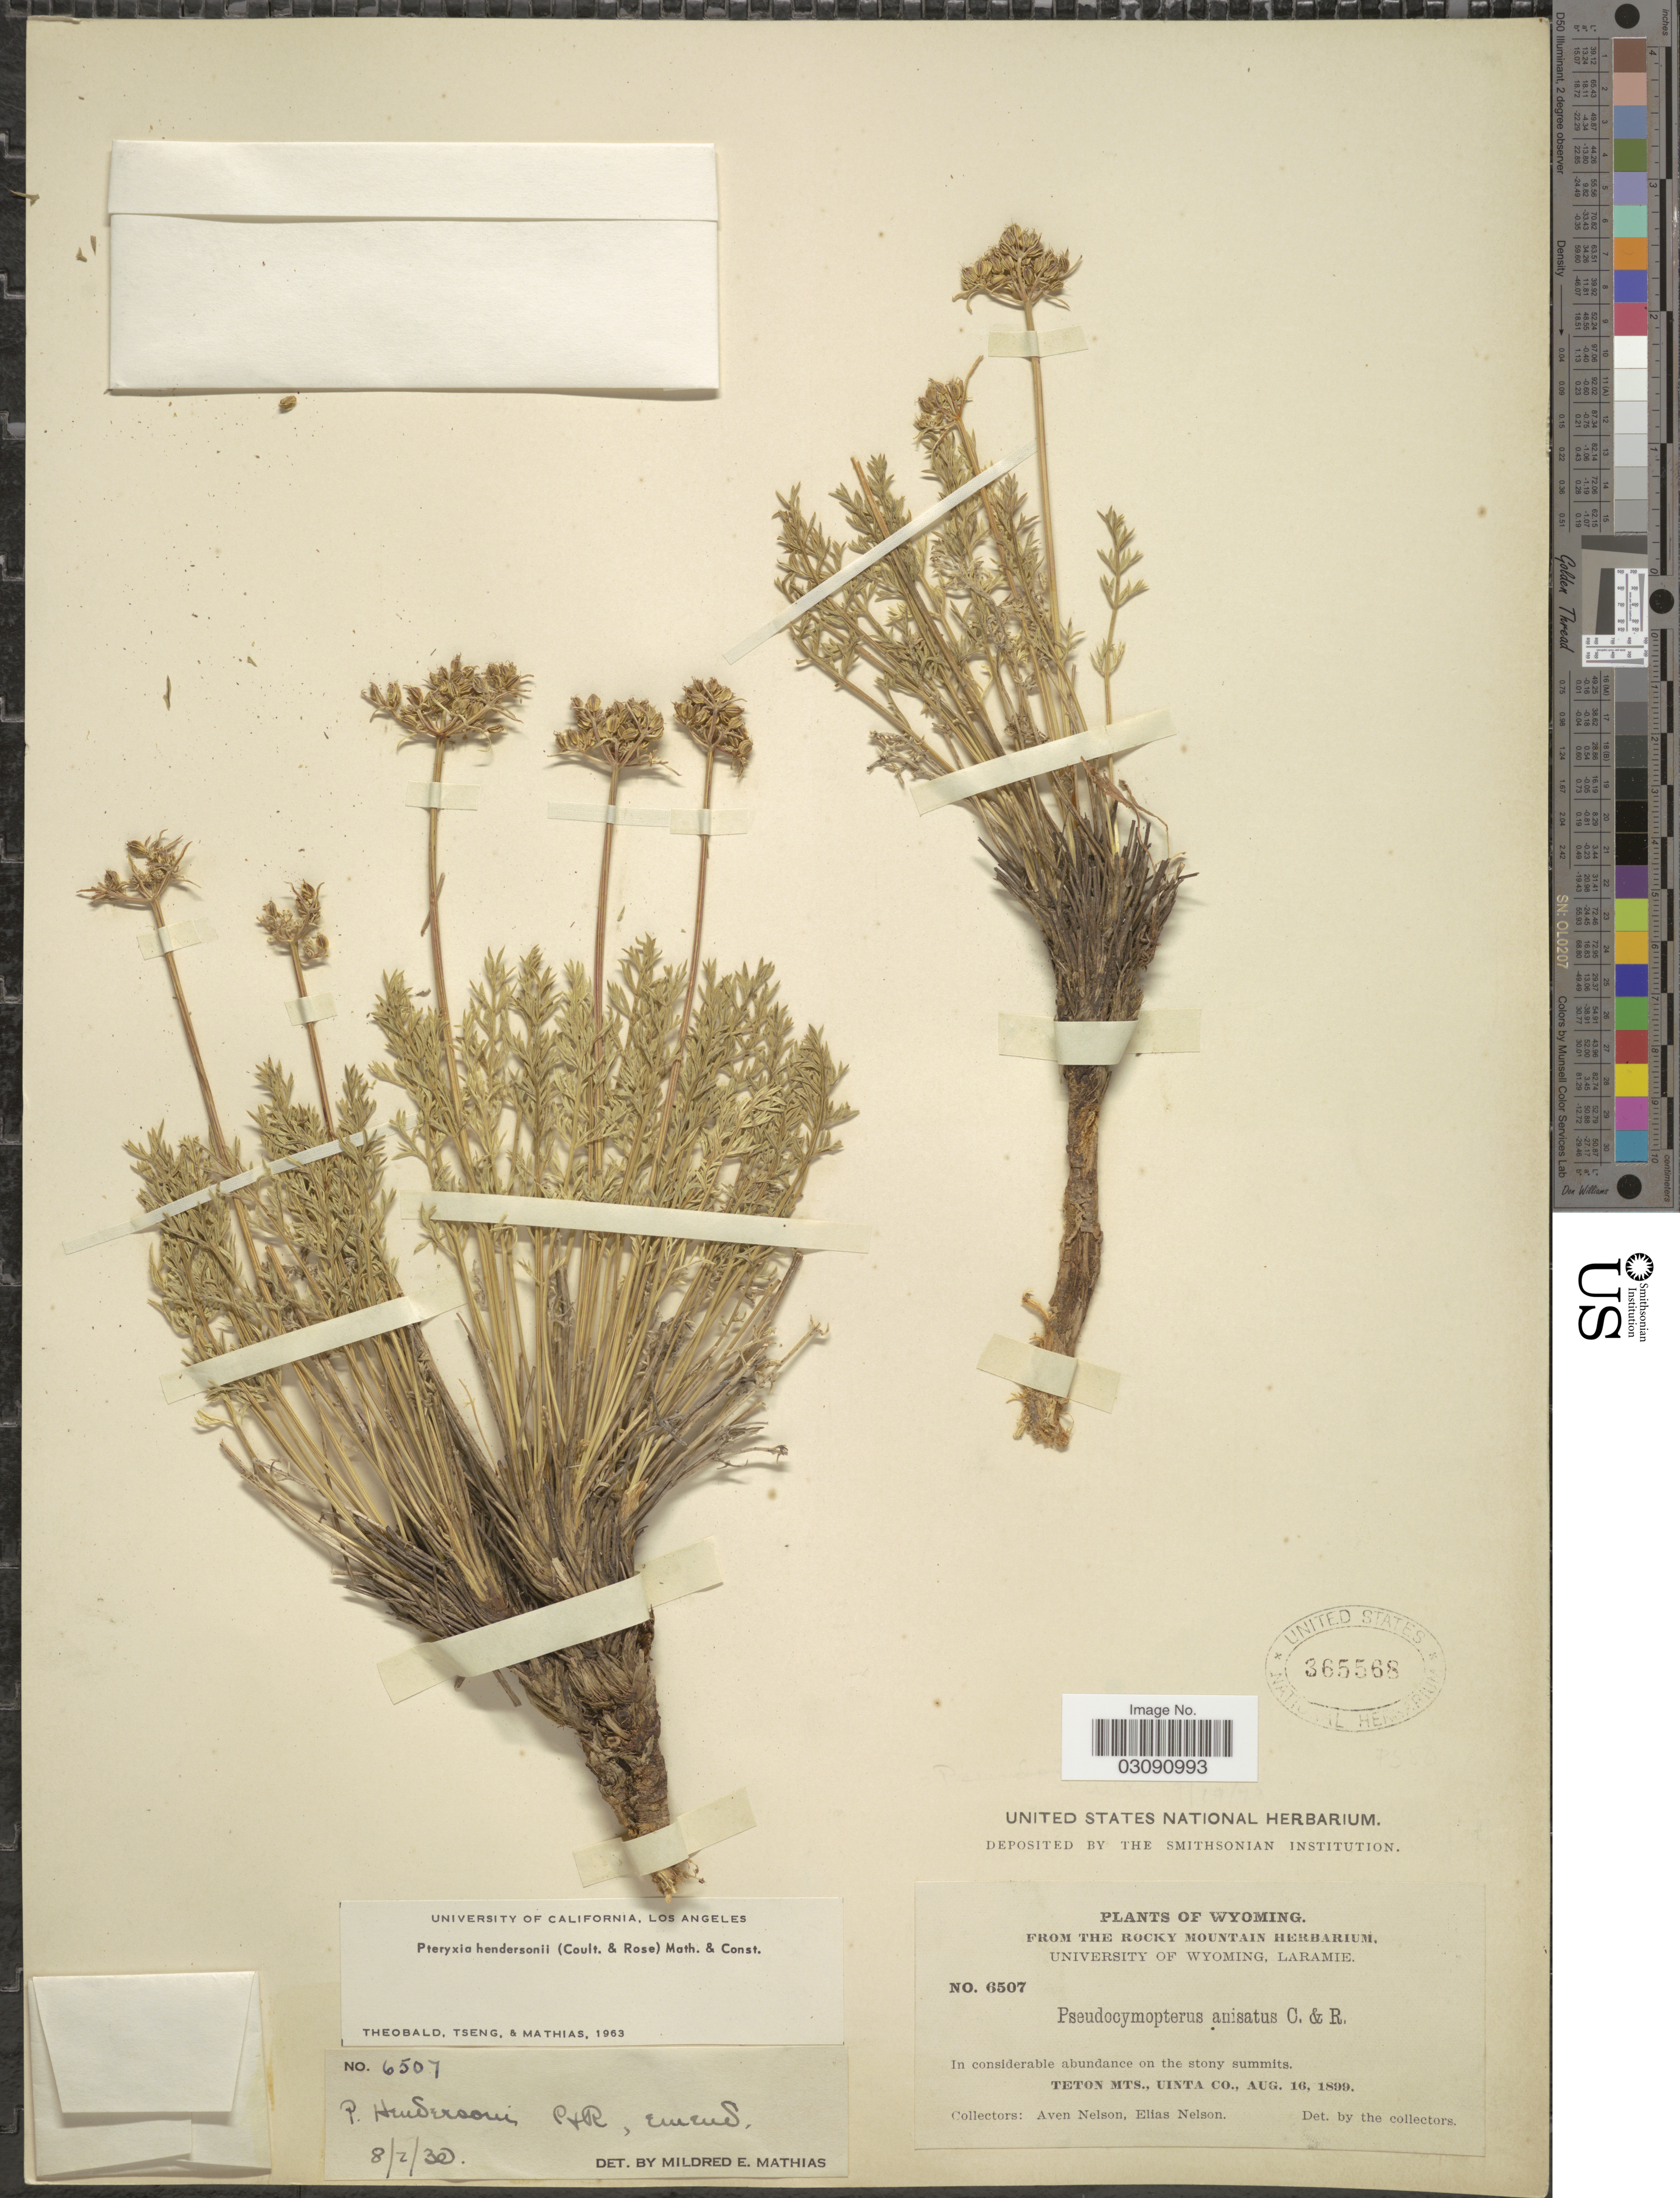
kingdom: Plantae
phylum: Tracheophyta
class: Magnoliopsida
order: Apiales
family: Apiaceae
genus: Pteryxia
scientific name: Pteryxia hendersonii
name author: (J.M. Coult. & Rose) Mathias & Constance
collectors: A. Nelson & E. Nelson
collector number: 6507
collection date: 1899-08-16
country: United States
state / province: Wyoming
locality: Teton Mts., Uinta Co.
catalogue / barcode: US 365568